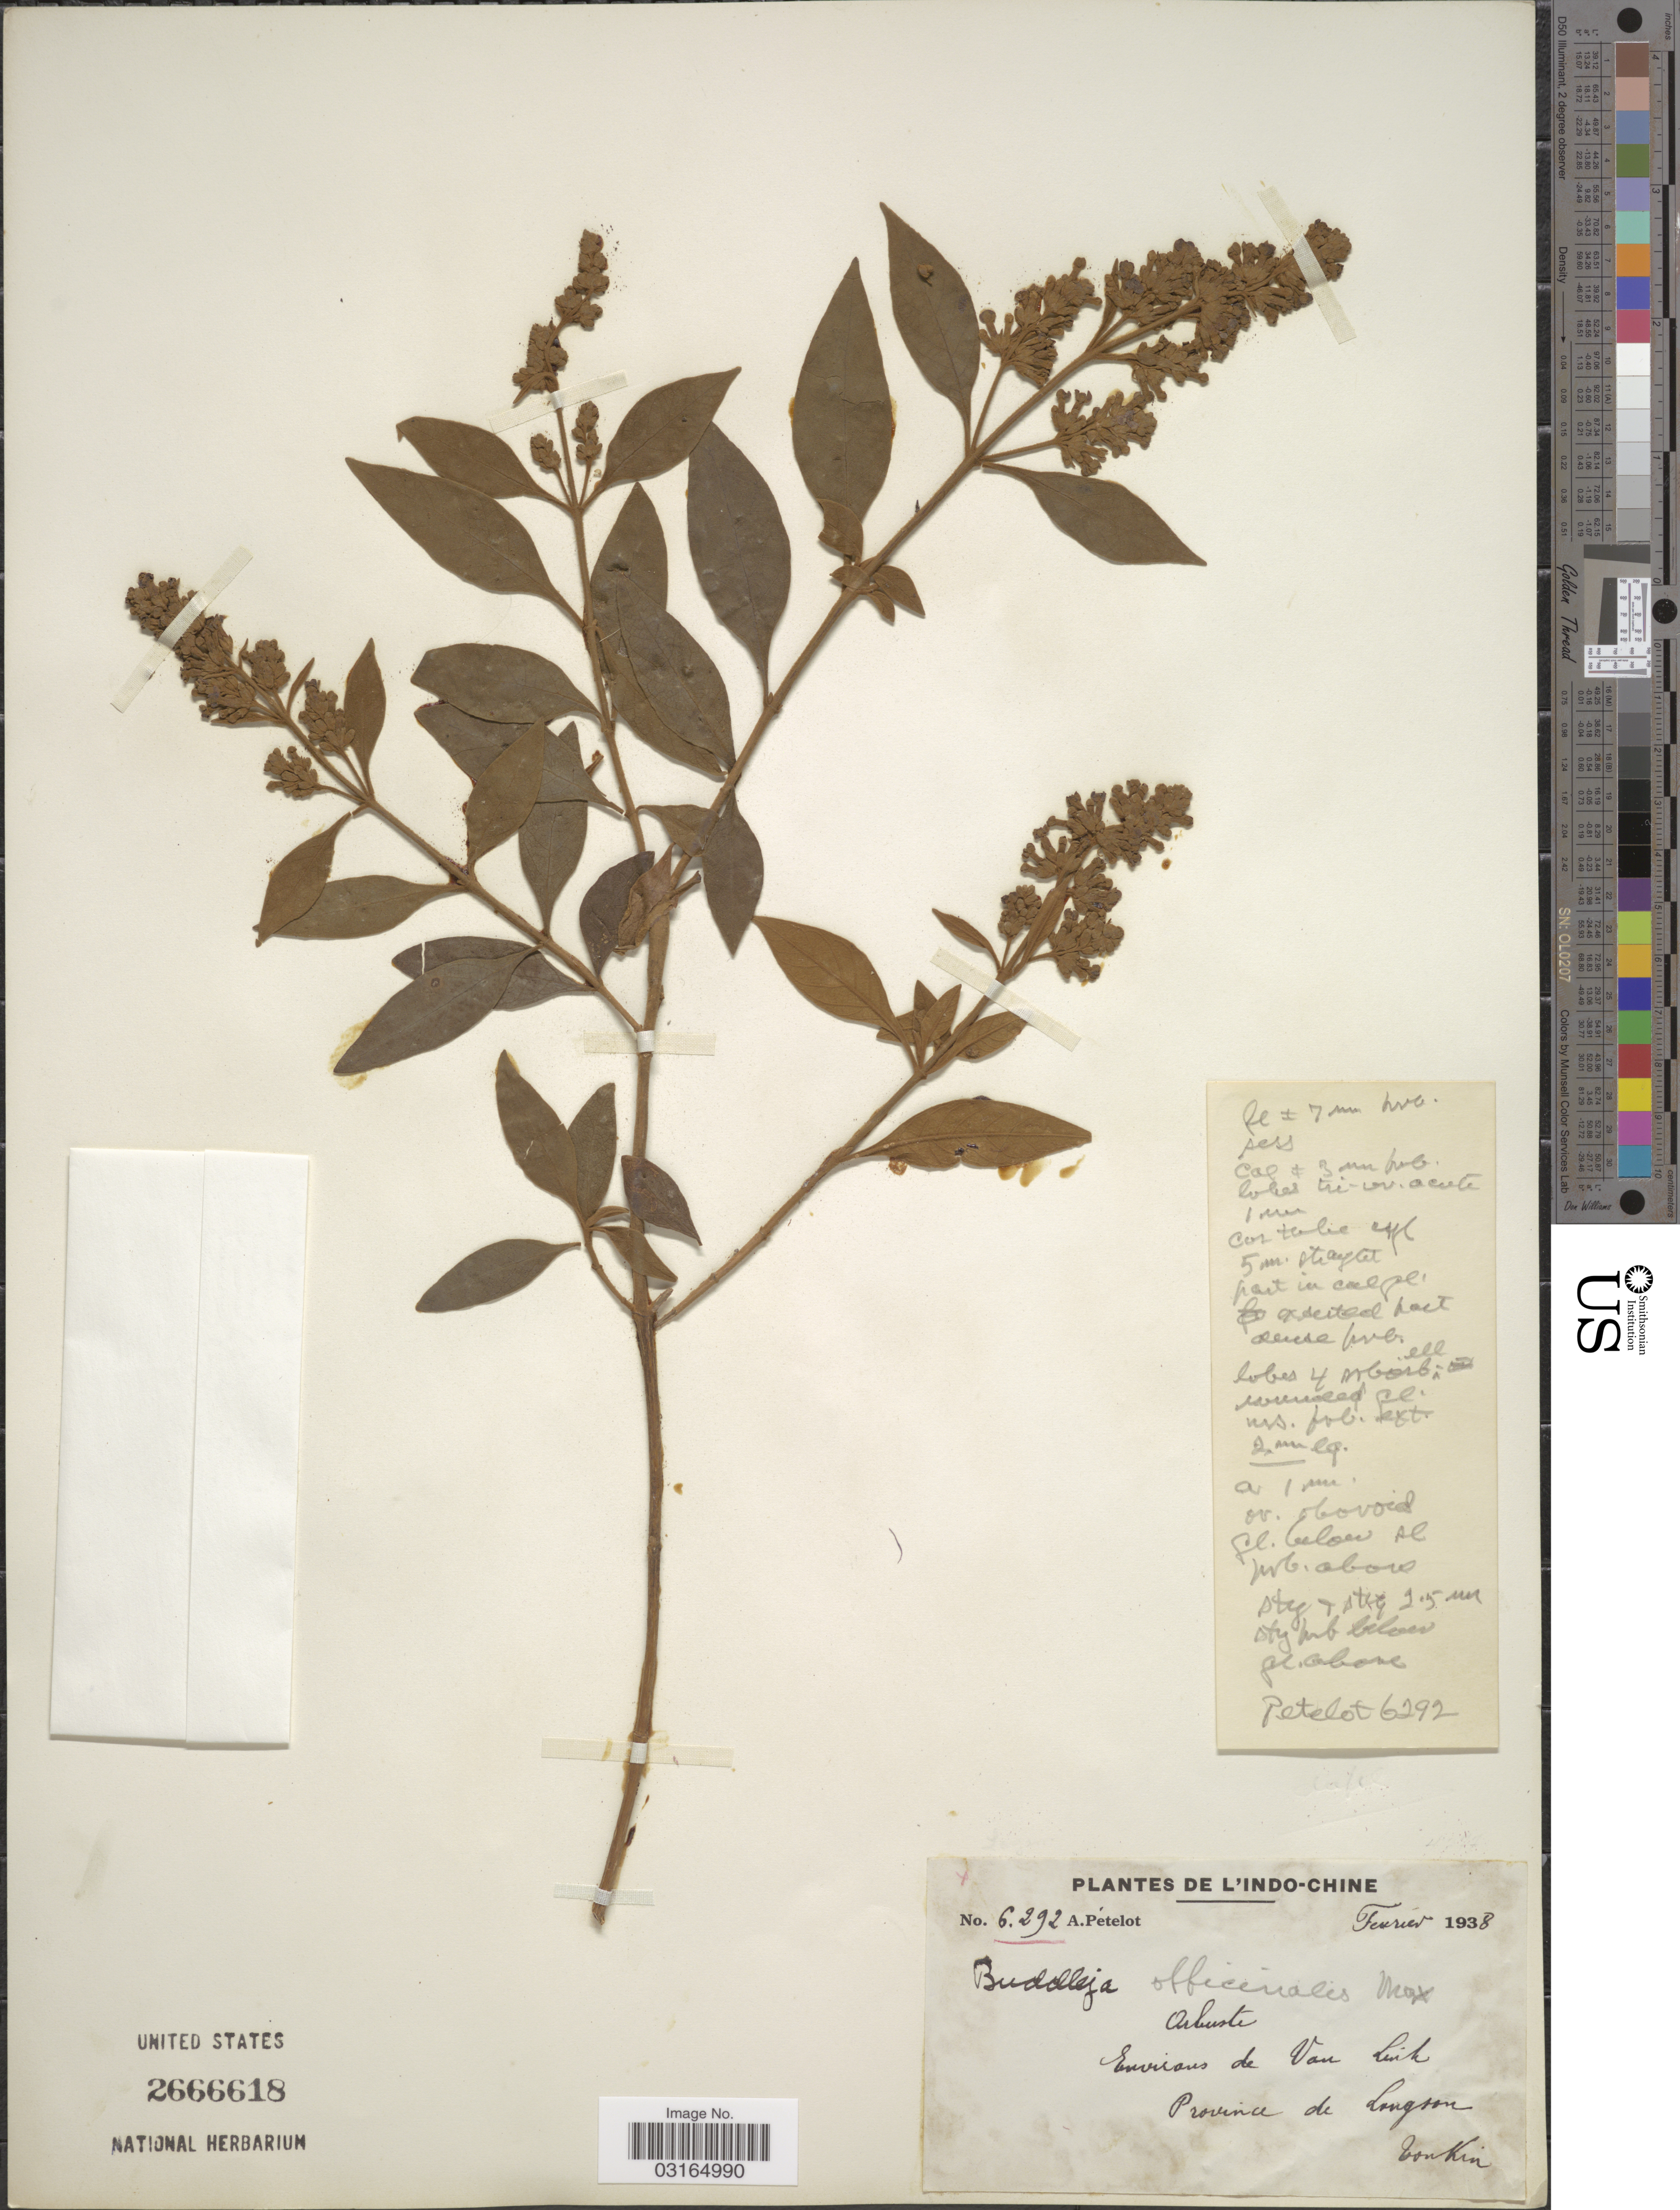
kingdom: Plantae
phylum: Tracheophyta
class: Magnoliopsida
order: Lamiales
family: Scrophulariaceae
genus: Buddleja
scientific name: Buddleja officinalis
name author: Maxim.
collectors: A. Petelot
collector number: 6292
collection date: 1938-02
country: Vietnam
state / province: Lang Son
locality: Indo-Chine. Environs de Van Linh Tonkin.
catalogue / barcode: US 2666618